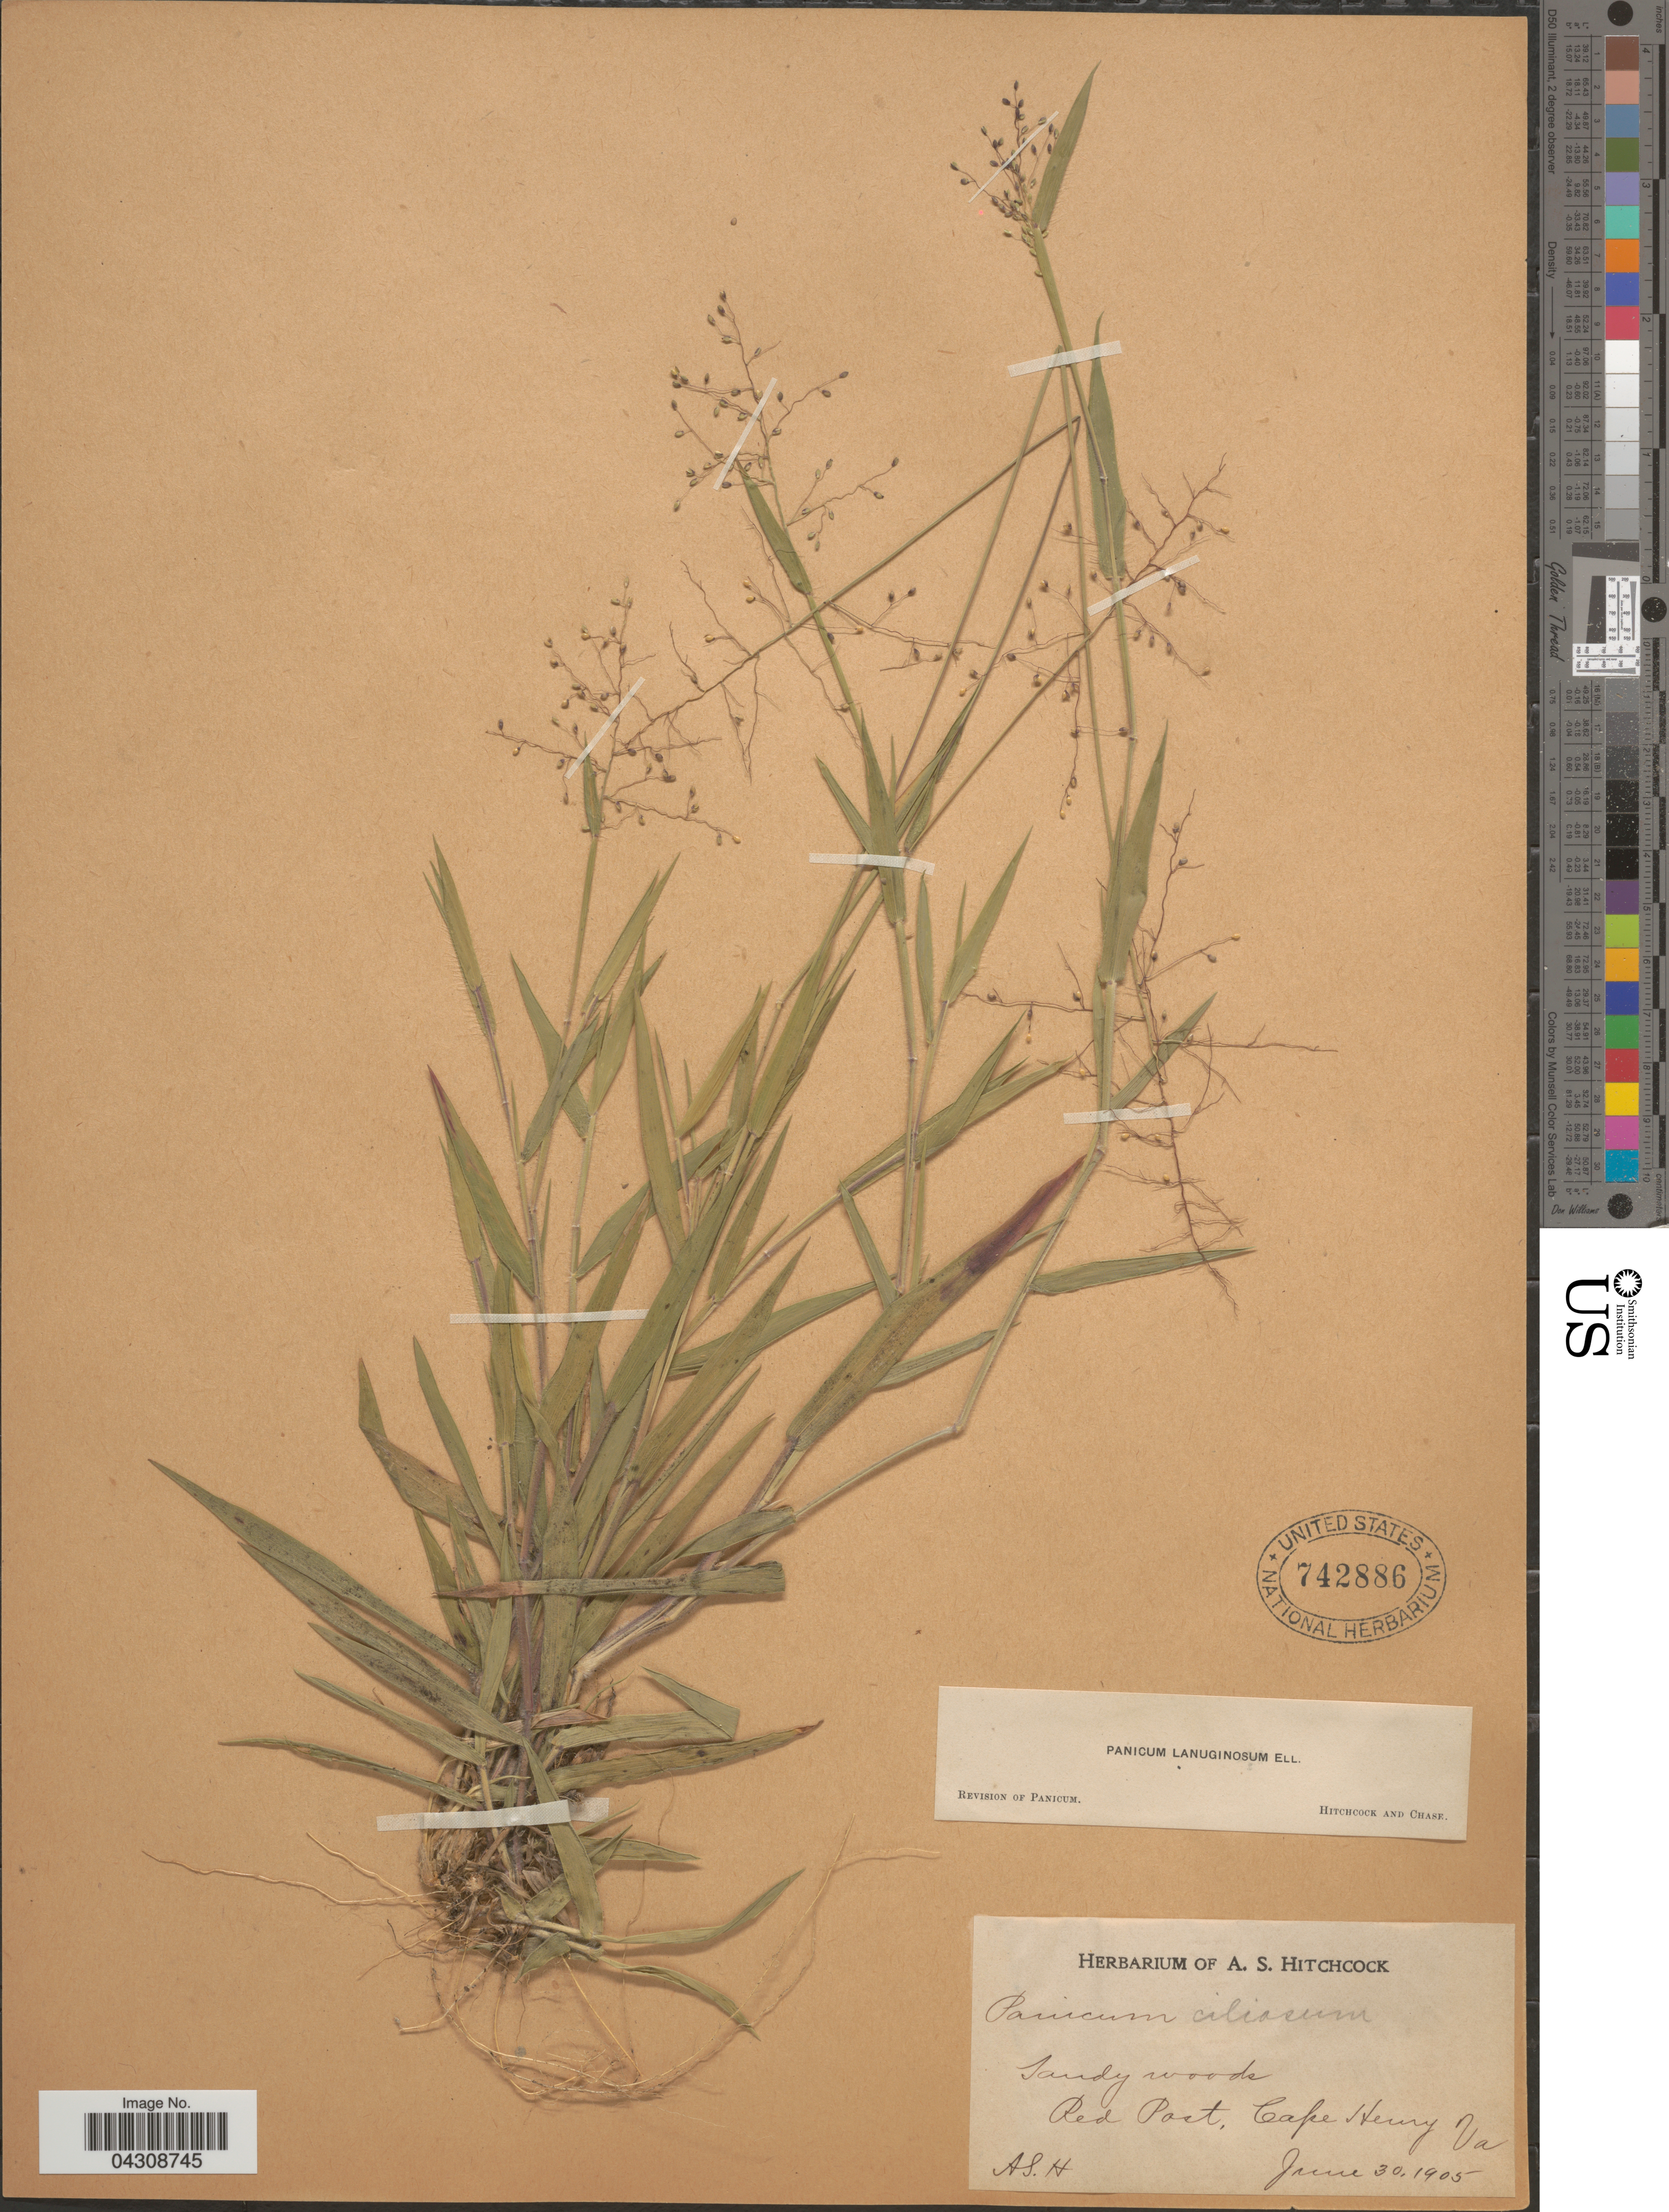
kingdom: Plantae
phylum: Tracheophyta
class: Liliopsida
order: Poales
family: Poaceae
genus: Dichanthelium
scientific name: Dichanthelium acuminatum var. acuminatum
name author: (Sw.) Gould & C.A. Clark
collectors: A. S. Hitchcock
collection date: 1905-06-30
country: United States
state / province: Virginia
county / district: City of Virginia Beach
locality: Red Post, Cape Henry.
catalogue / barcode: US 742886